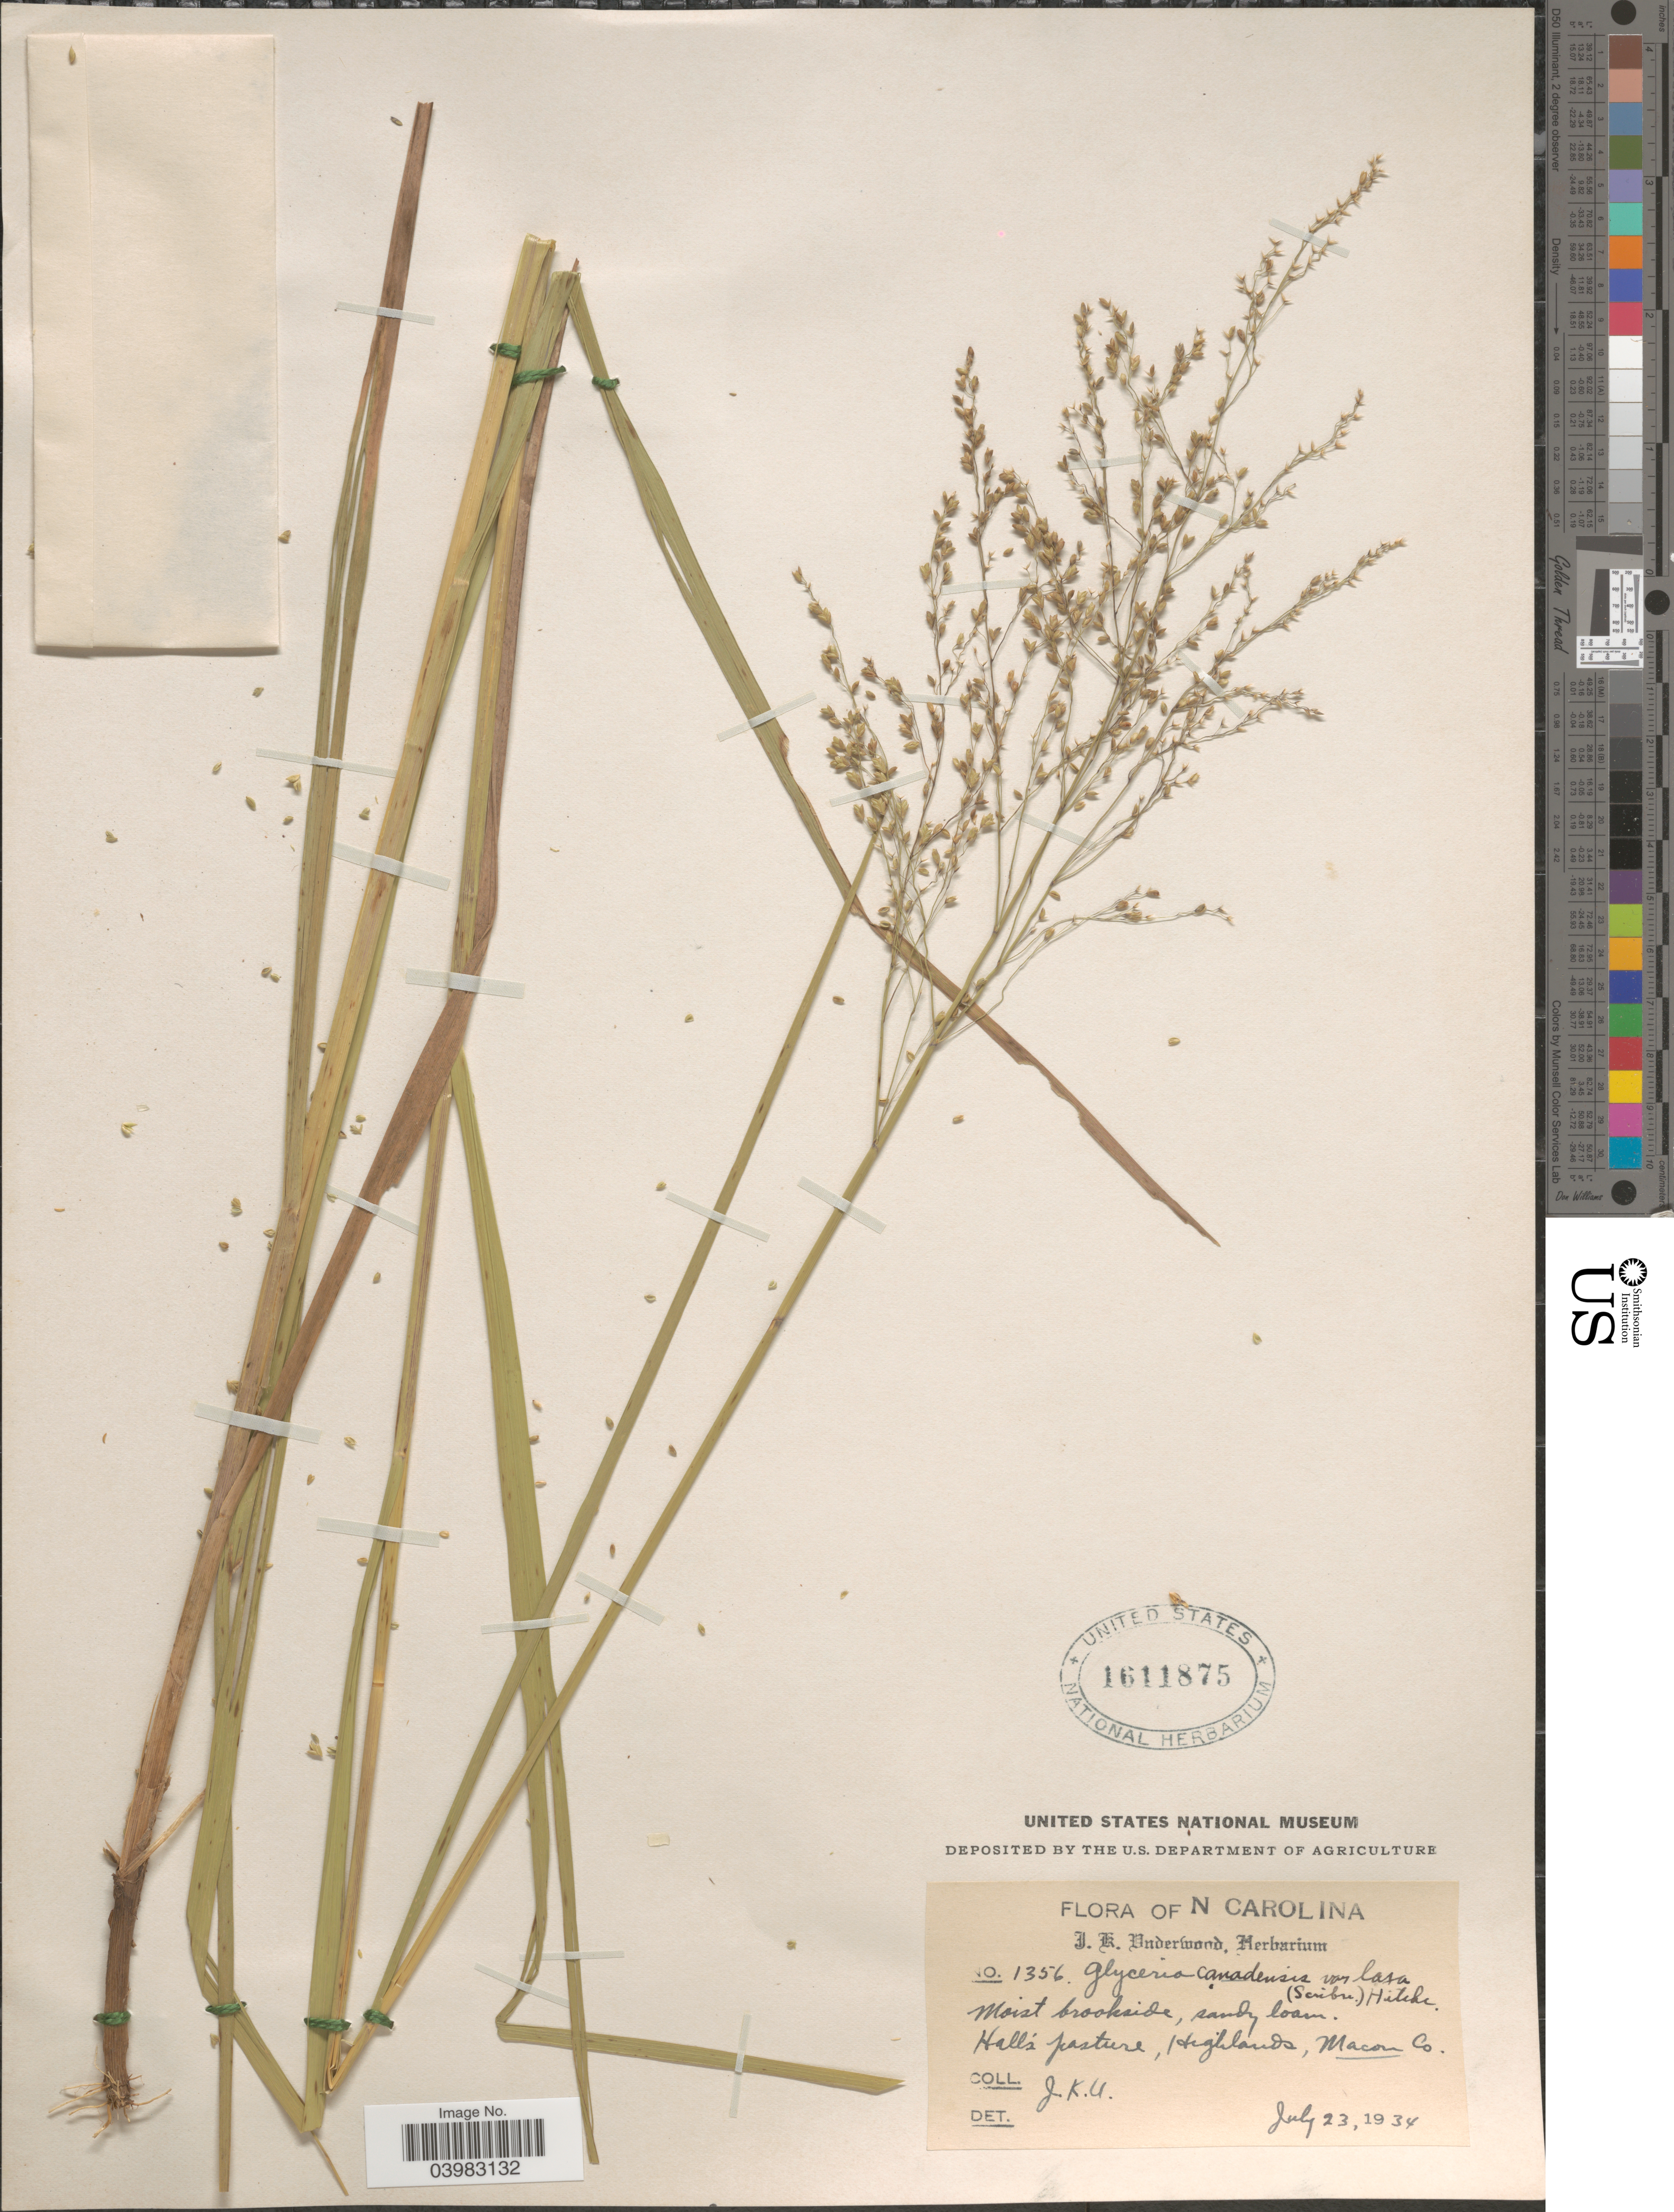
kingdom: Plantae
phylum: Tracheophyta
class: Liliopsida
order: Poales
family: Poaceae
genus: Glyceria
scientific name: Glyceria canadensis var. laxa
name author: (Scribn.) Hitchc.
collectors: J. K. Underwood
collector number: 1356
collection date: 1934-07-23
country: United States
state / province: North Carolina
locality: N Carolina. Hall's pasture, Highlands, Macon Co.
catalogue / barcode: US 1611875